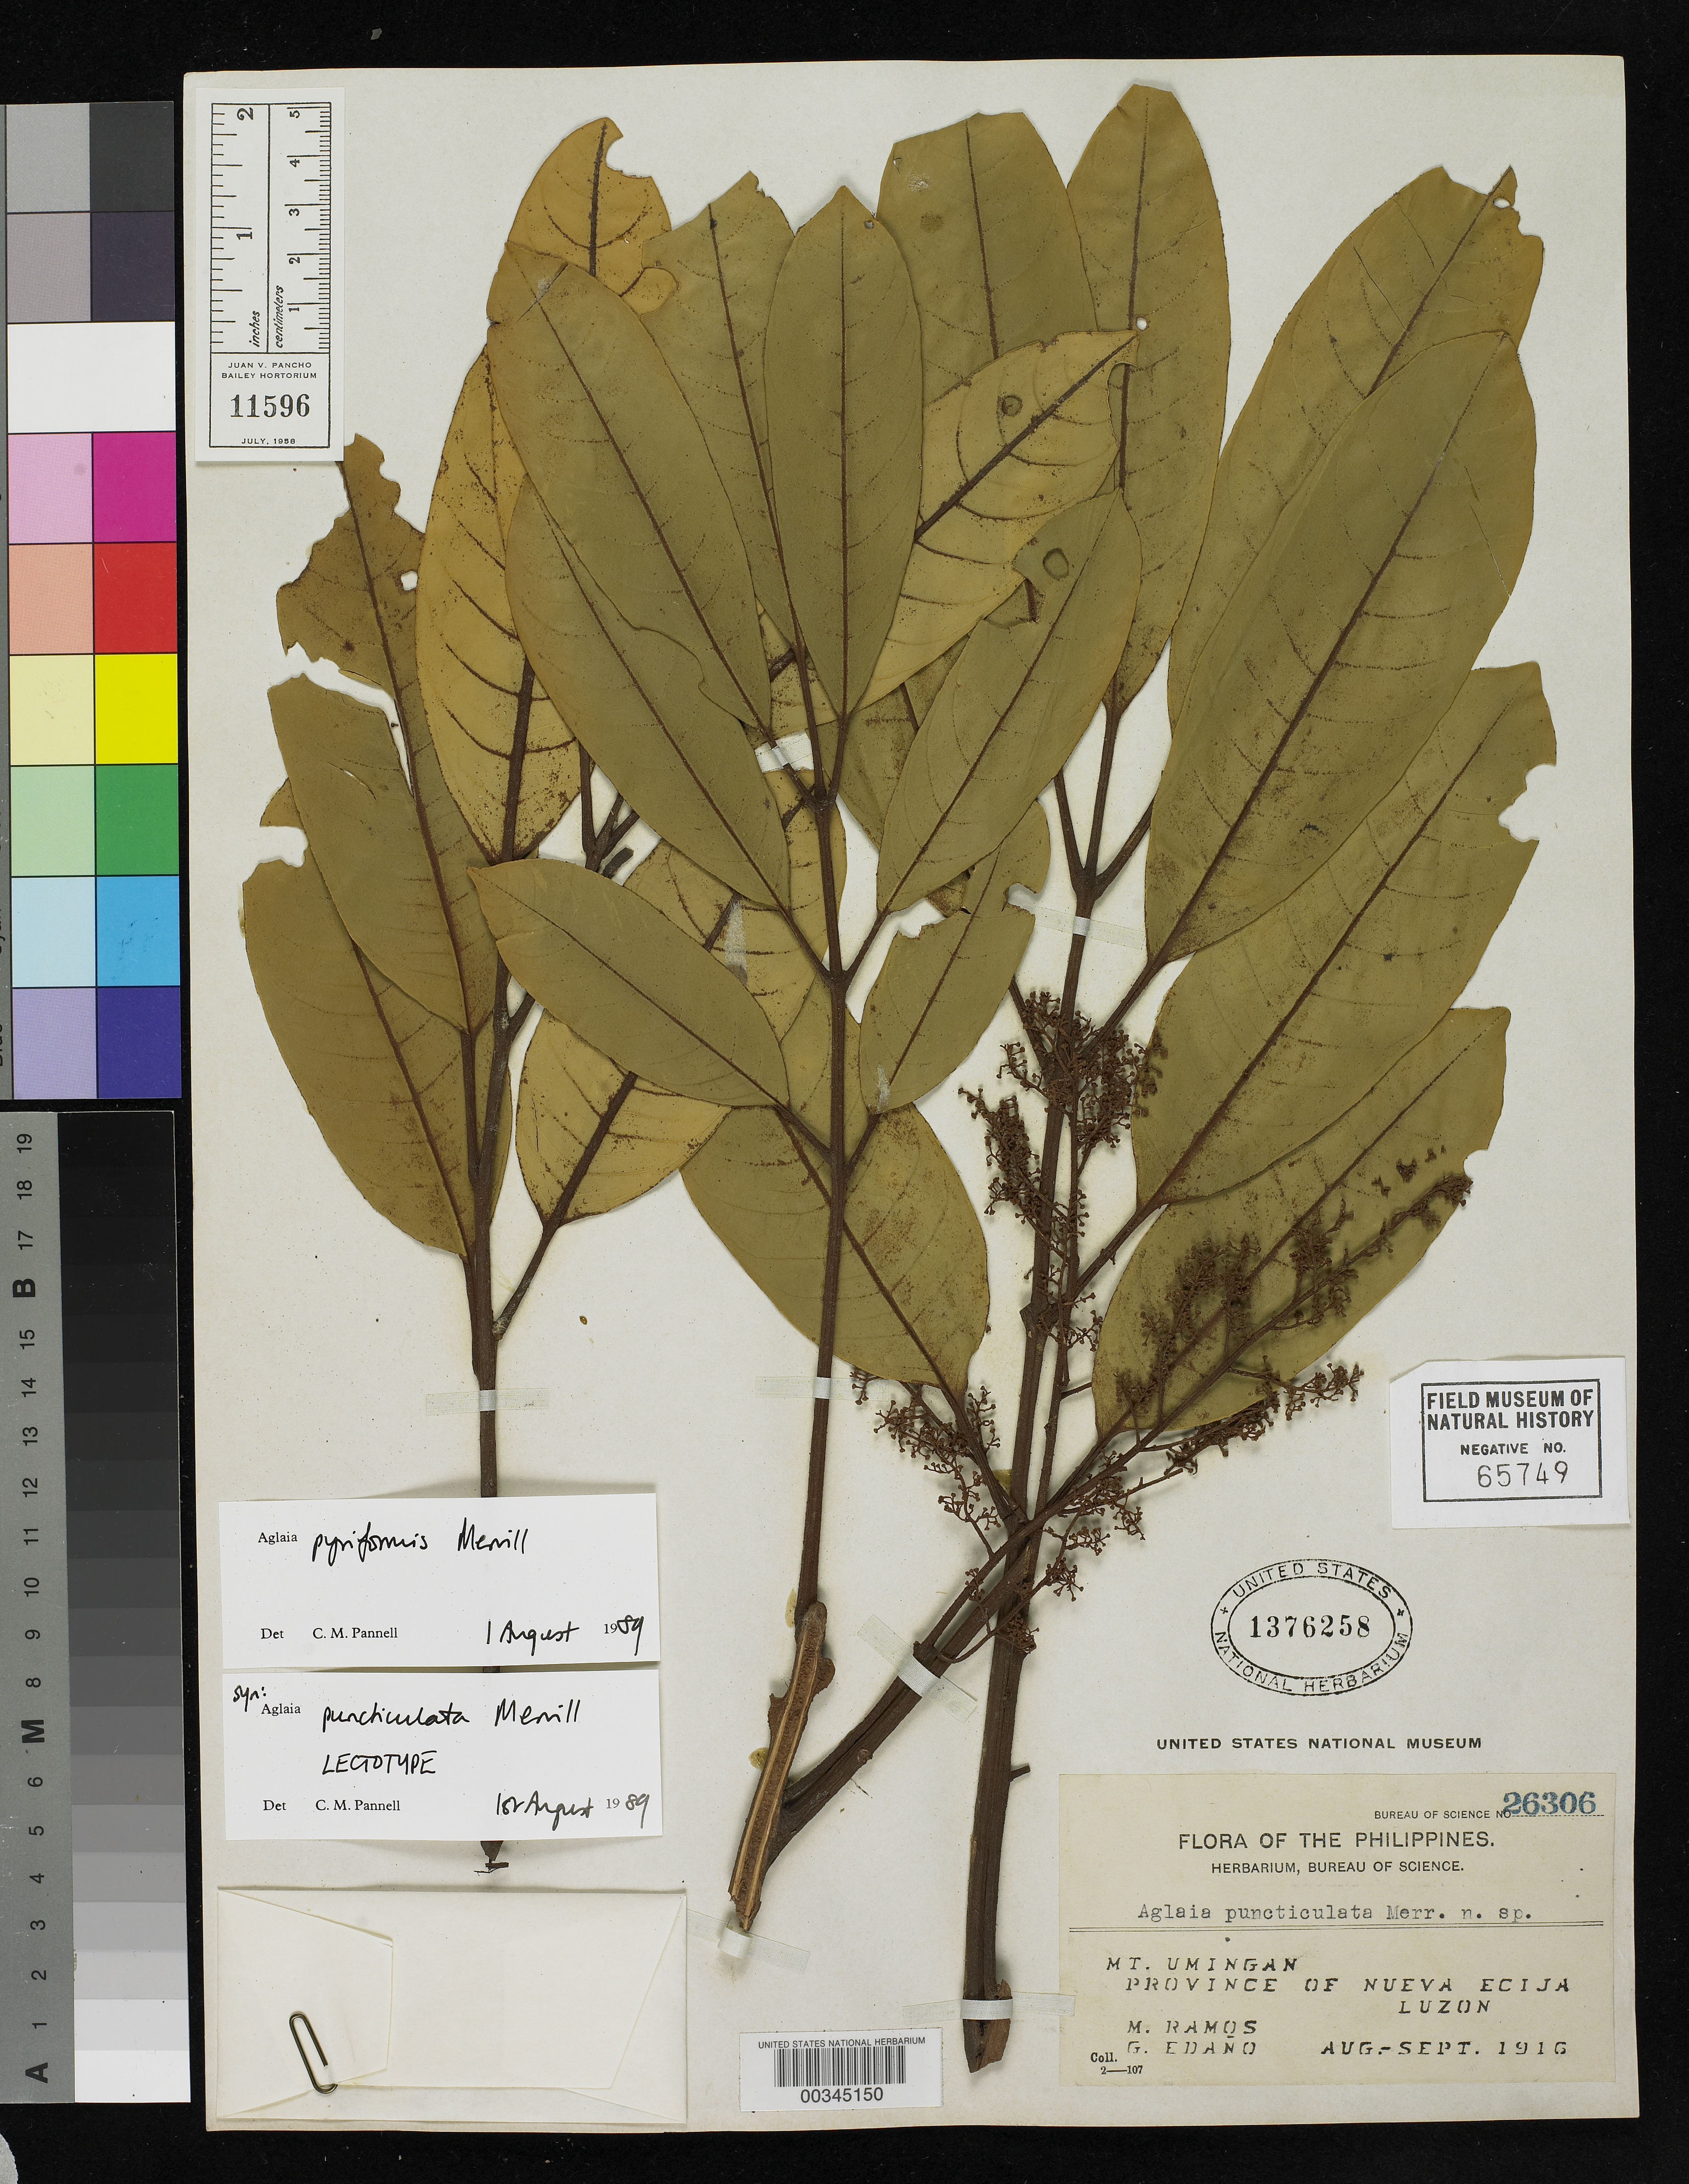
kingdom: Plantae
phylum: Tracheophyta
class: Magnoliopsida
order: Sapindales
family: Meliaceae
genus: Aglaia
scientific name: Aglaia puncticulata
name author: Merr.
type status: Lectotype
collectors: M. Ramos & G. E. Edaño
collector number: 26306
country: Philippines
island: Luzon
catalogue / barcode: US 1376258